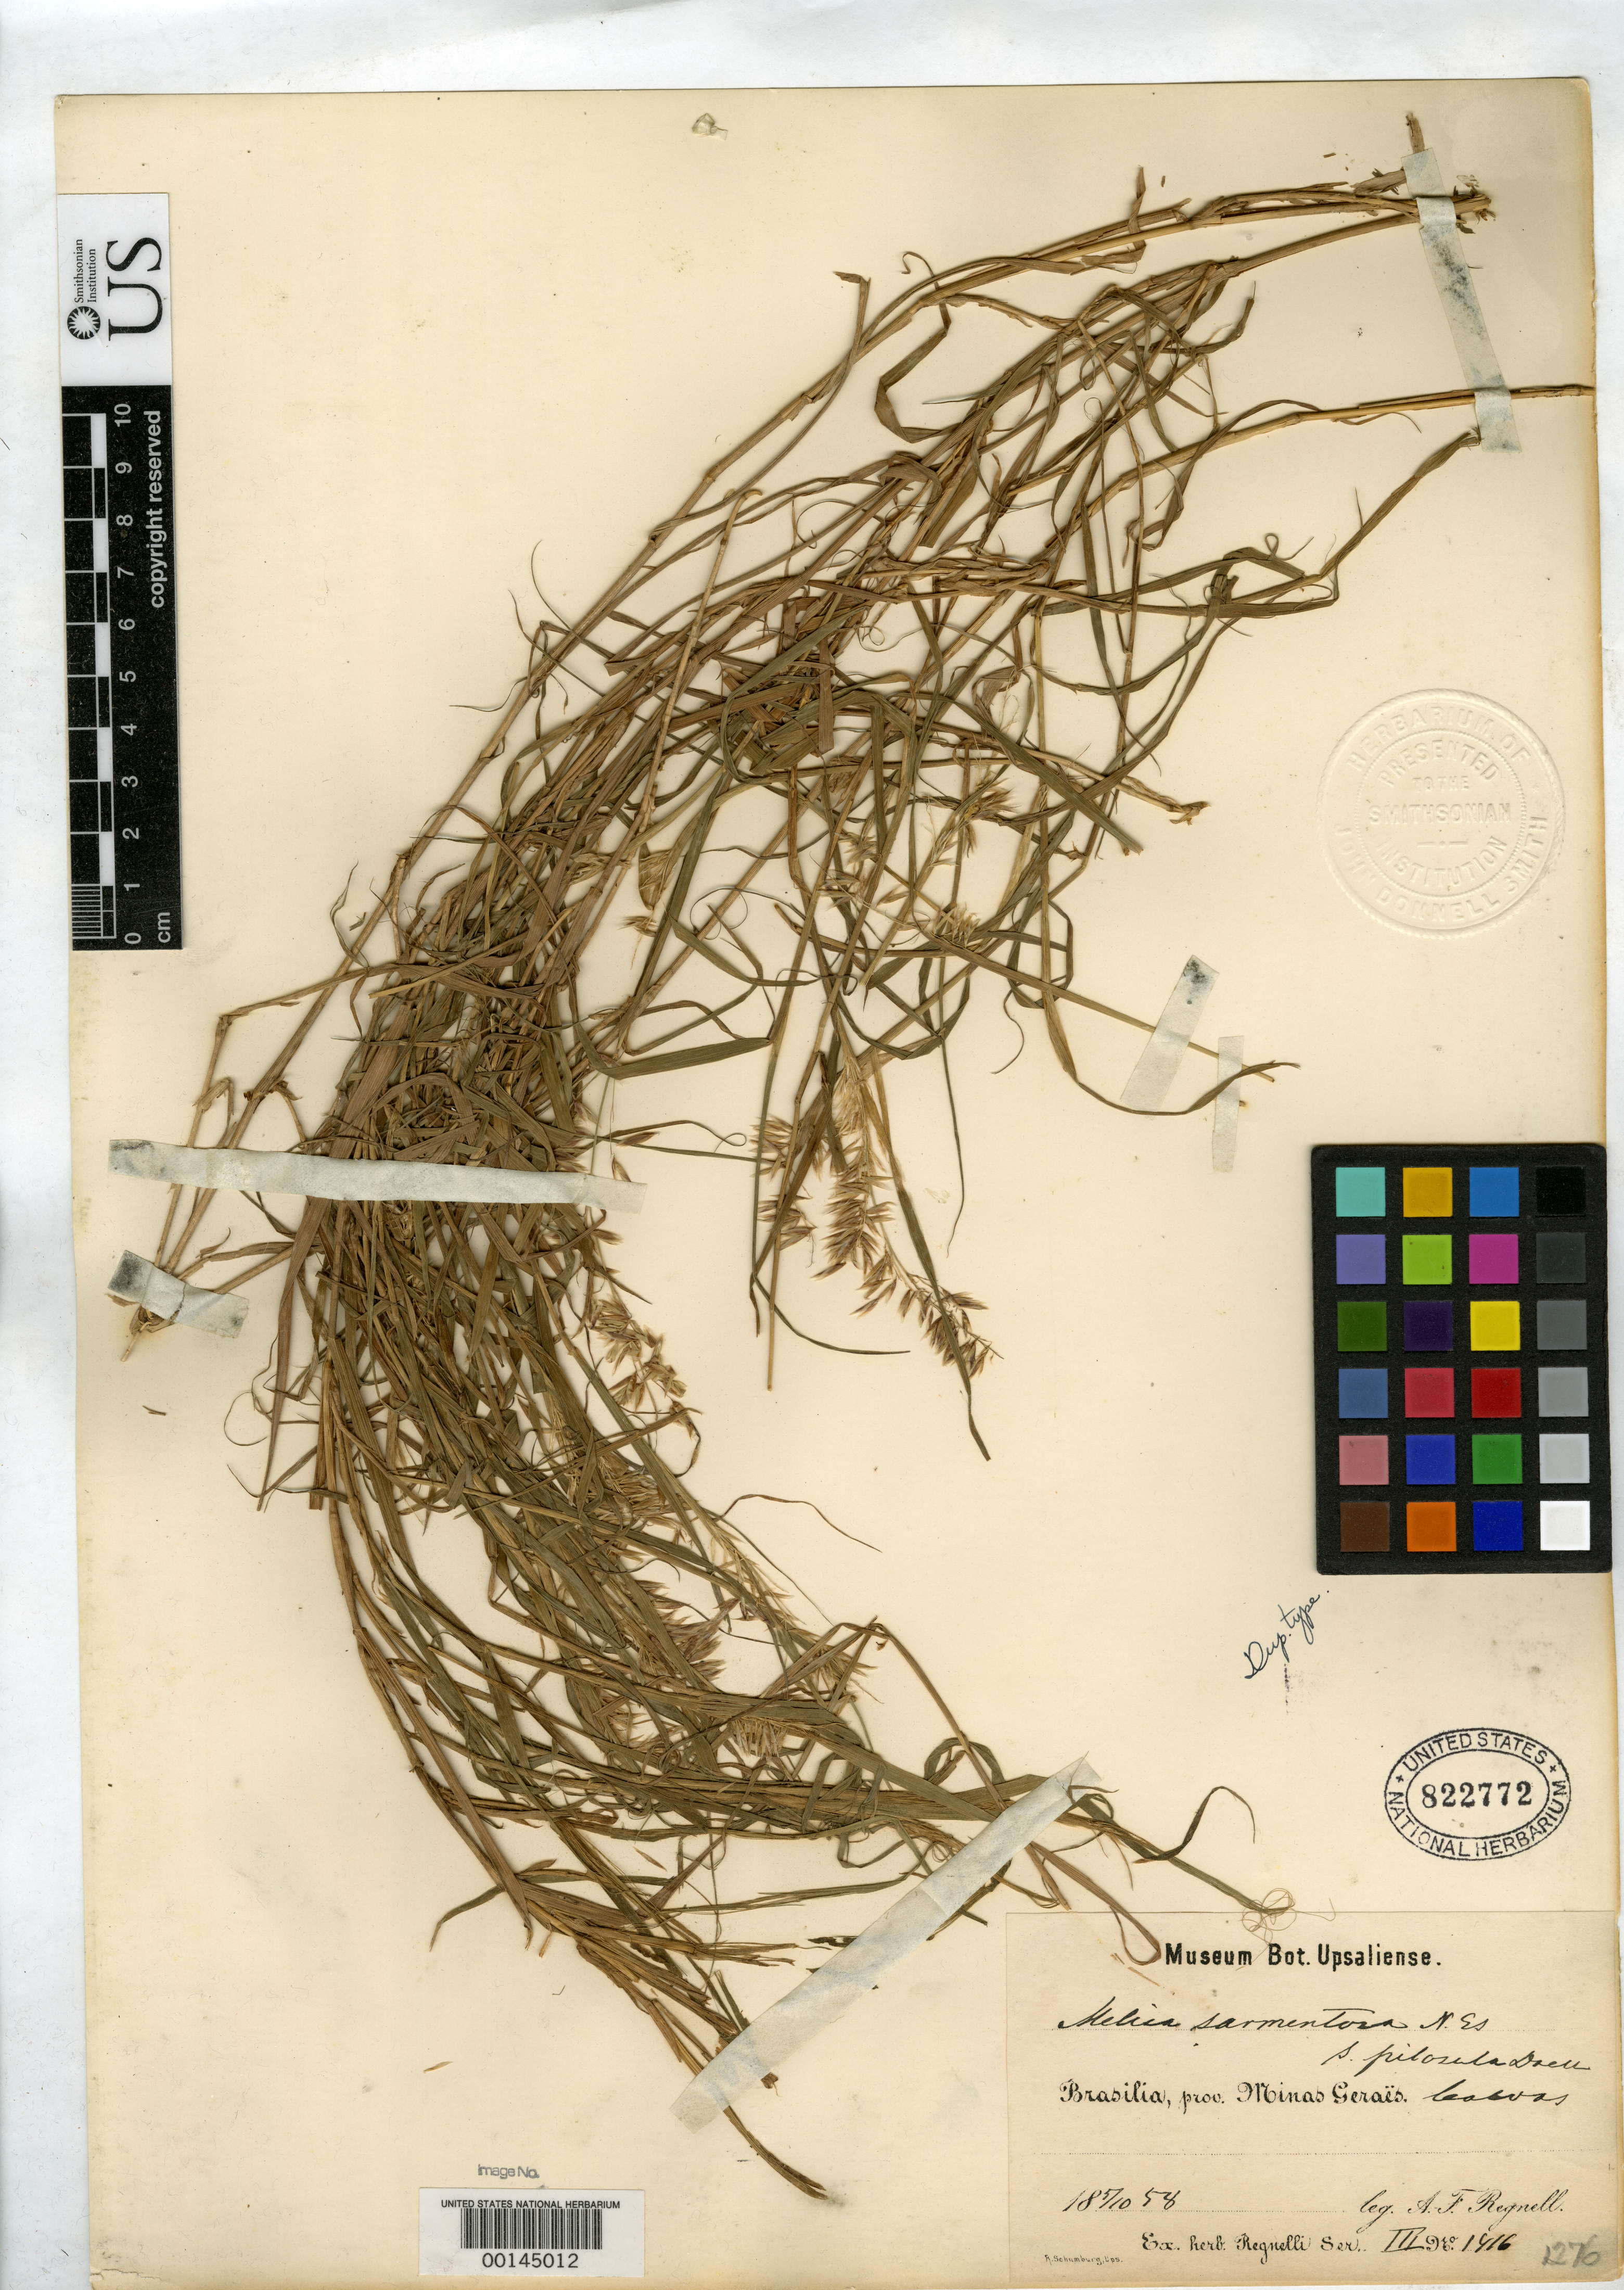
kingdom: Plantae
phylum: Tracheophyta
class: Liliopsida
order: Poales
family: Poaceae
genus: Melica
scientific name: Melica sarmentosa var. pilosula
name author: Döll in Mart.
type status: Type Collection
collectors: A. F. Regnell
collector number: Regn. Hb. Ser. III, 1416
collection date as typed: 05 Oct 1858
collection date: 1858-10-05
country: Brazil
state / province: Minas Gerais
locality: Caldas.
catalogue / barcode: US 822772